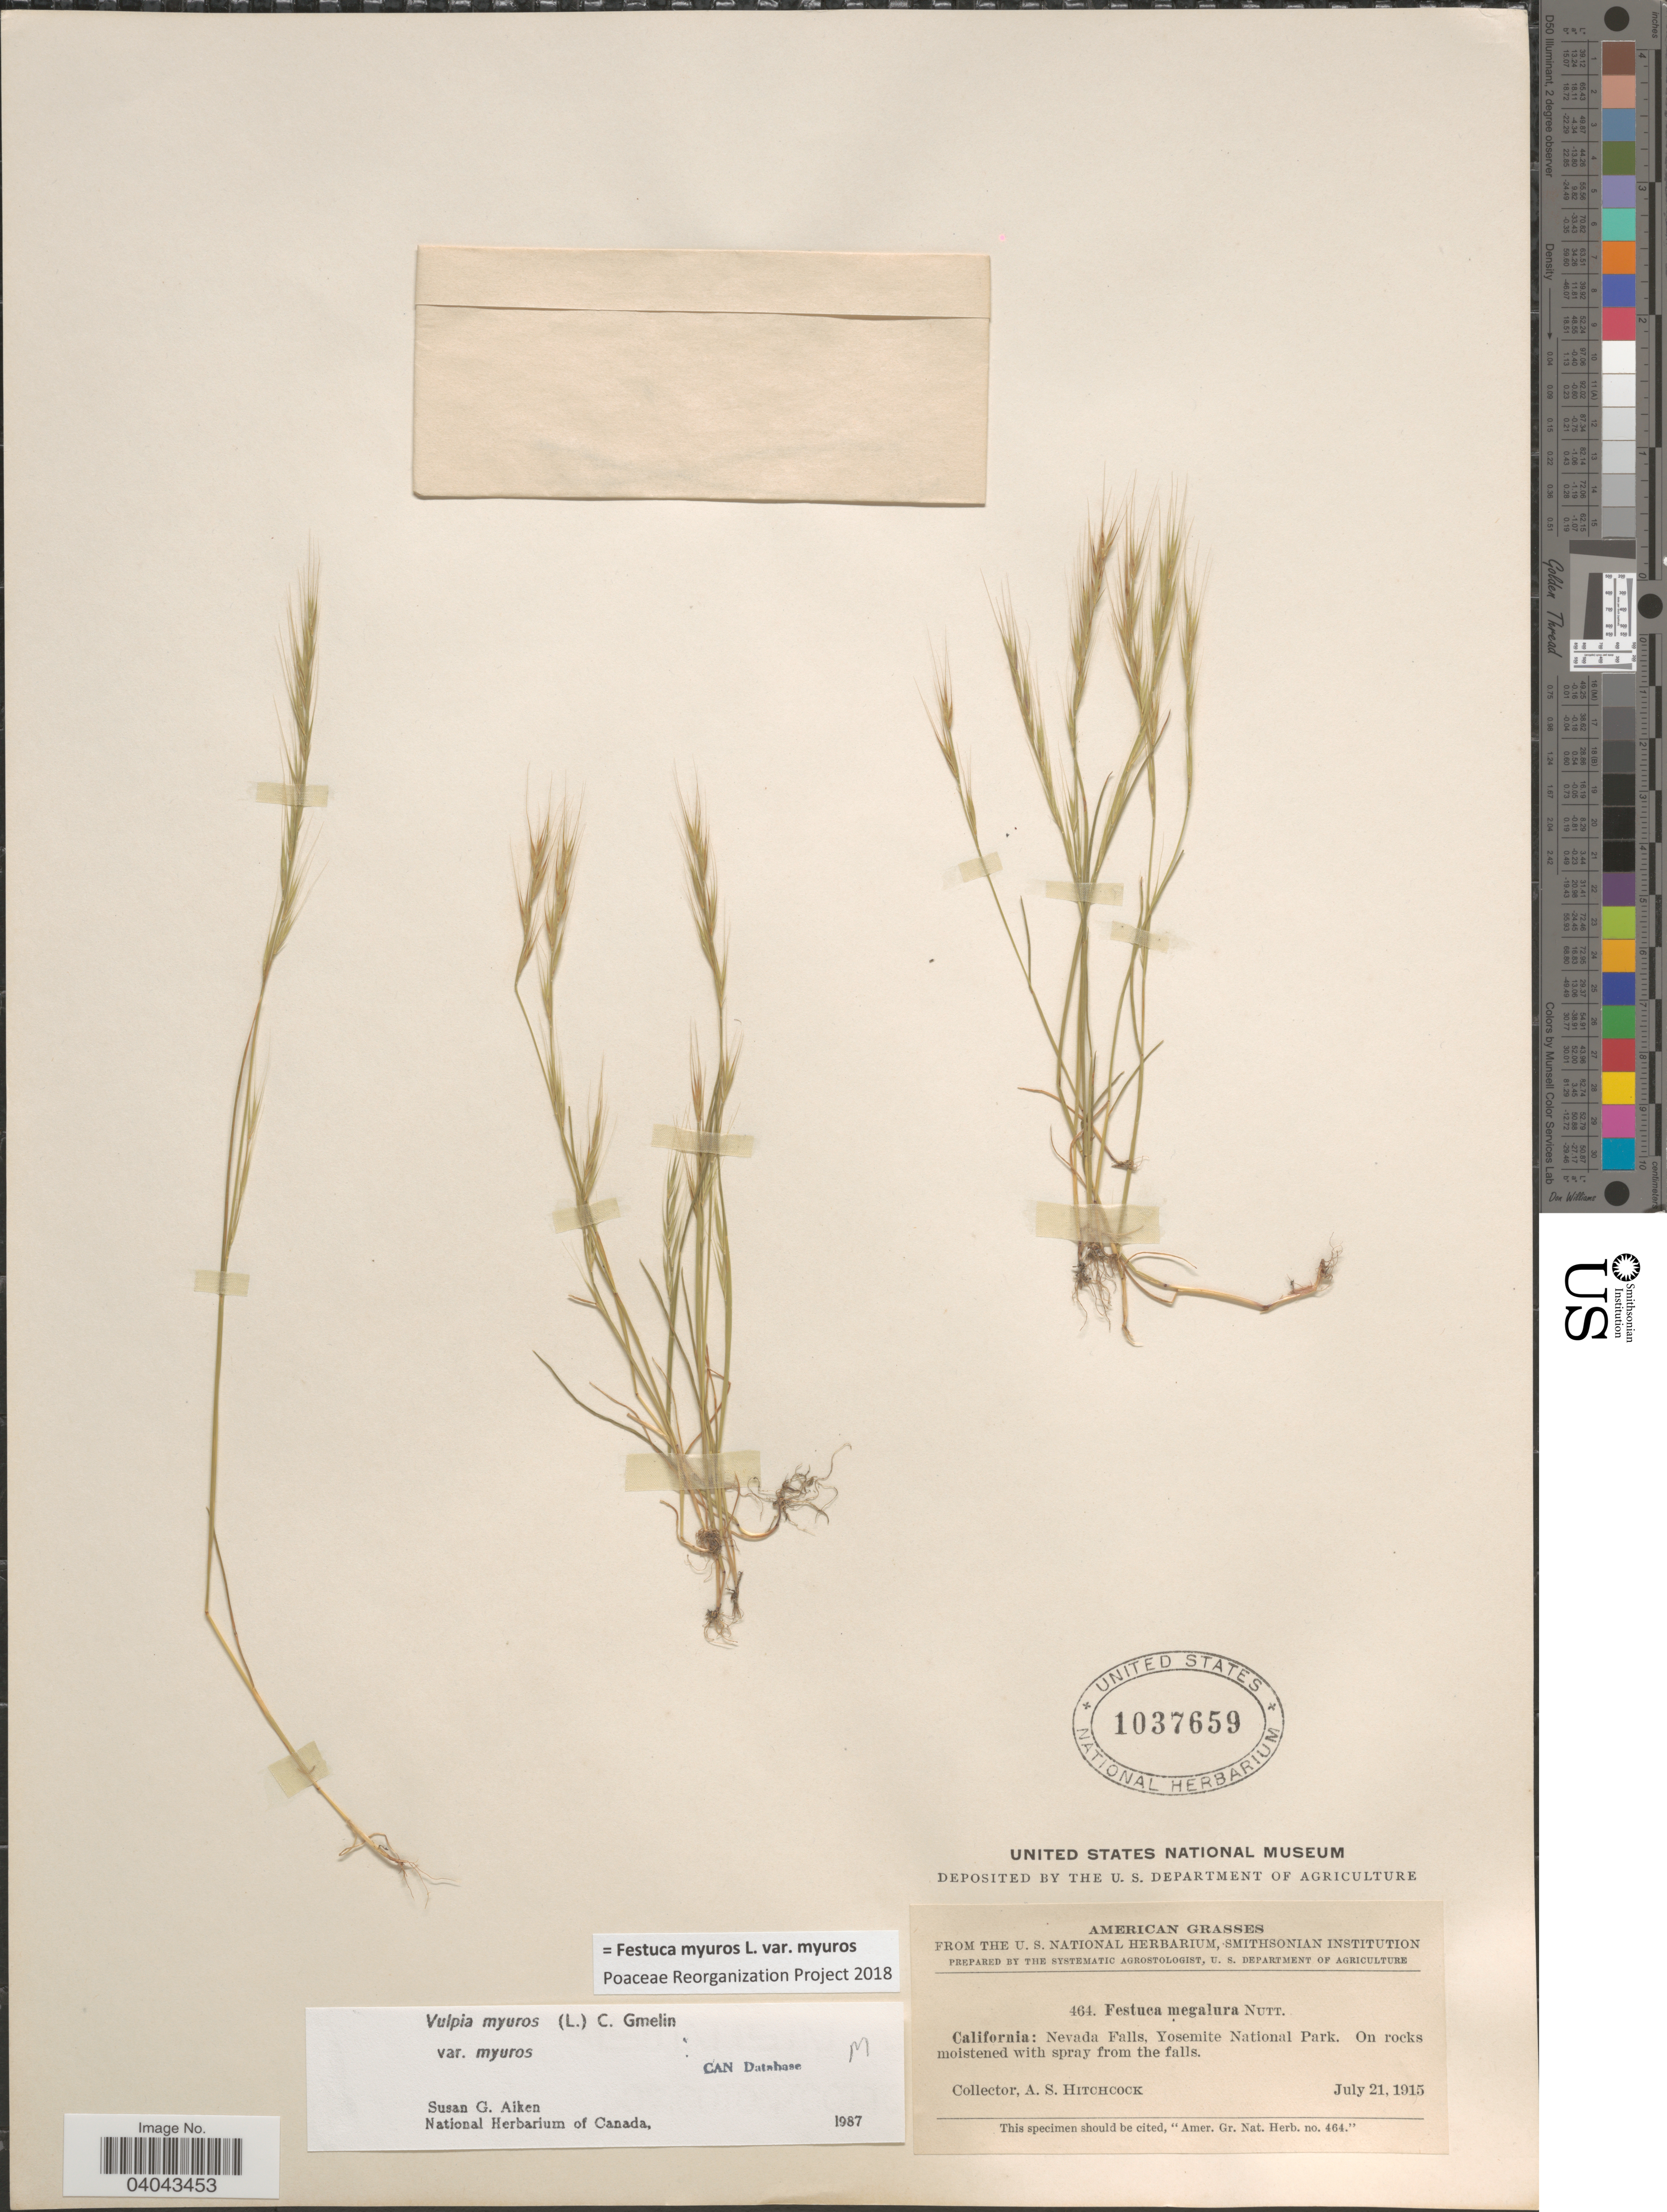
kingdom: Plantae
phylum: Tracheophyta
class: Liliopsida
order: Poales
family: Poaceae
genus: Festuca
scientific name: Festuca myuros var. myuros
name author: L.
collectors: A. S. Hitchcock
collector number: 464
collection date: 1915-07-21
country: United States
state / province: California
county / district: Mariposa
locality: Nevada Falls, Yosemite National Park.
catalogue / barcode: US 1037659